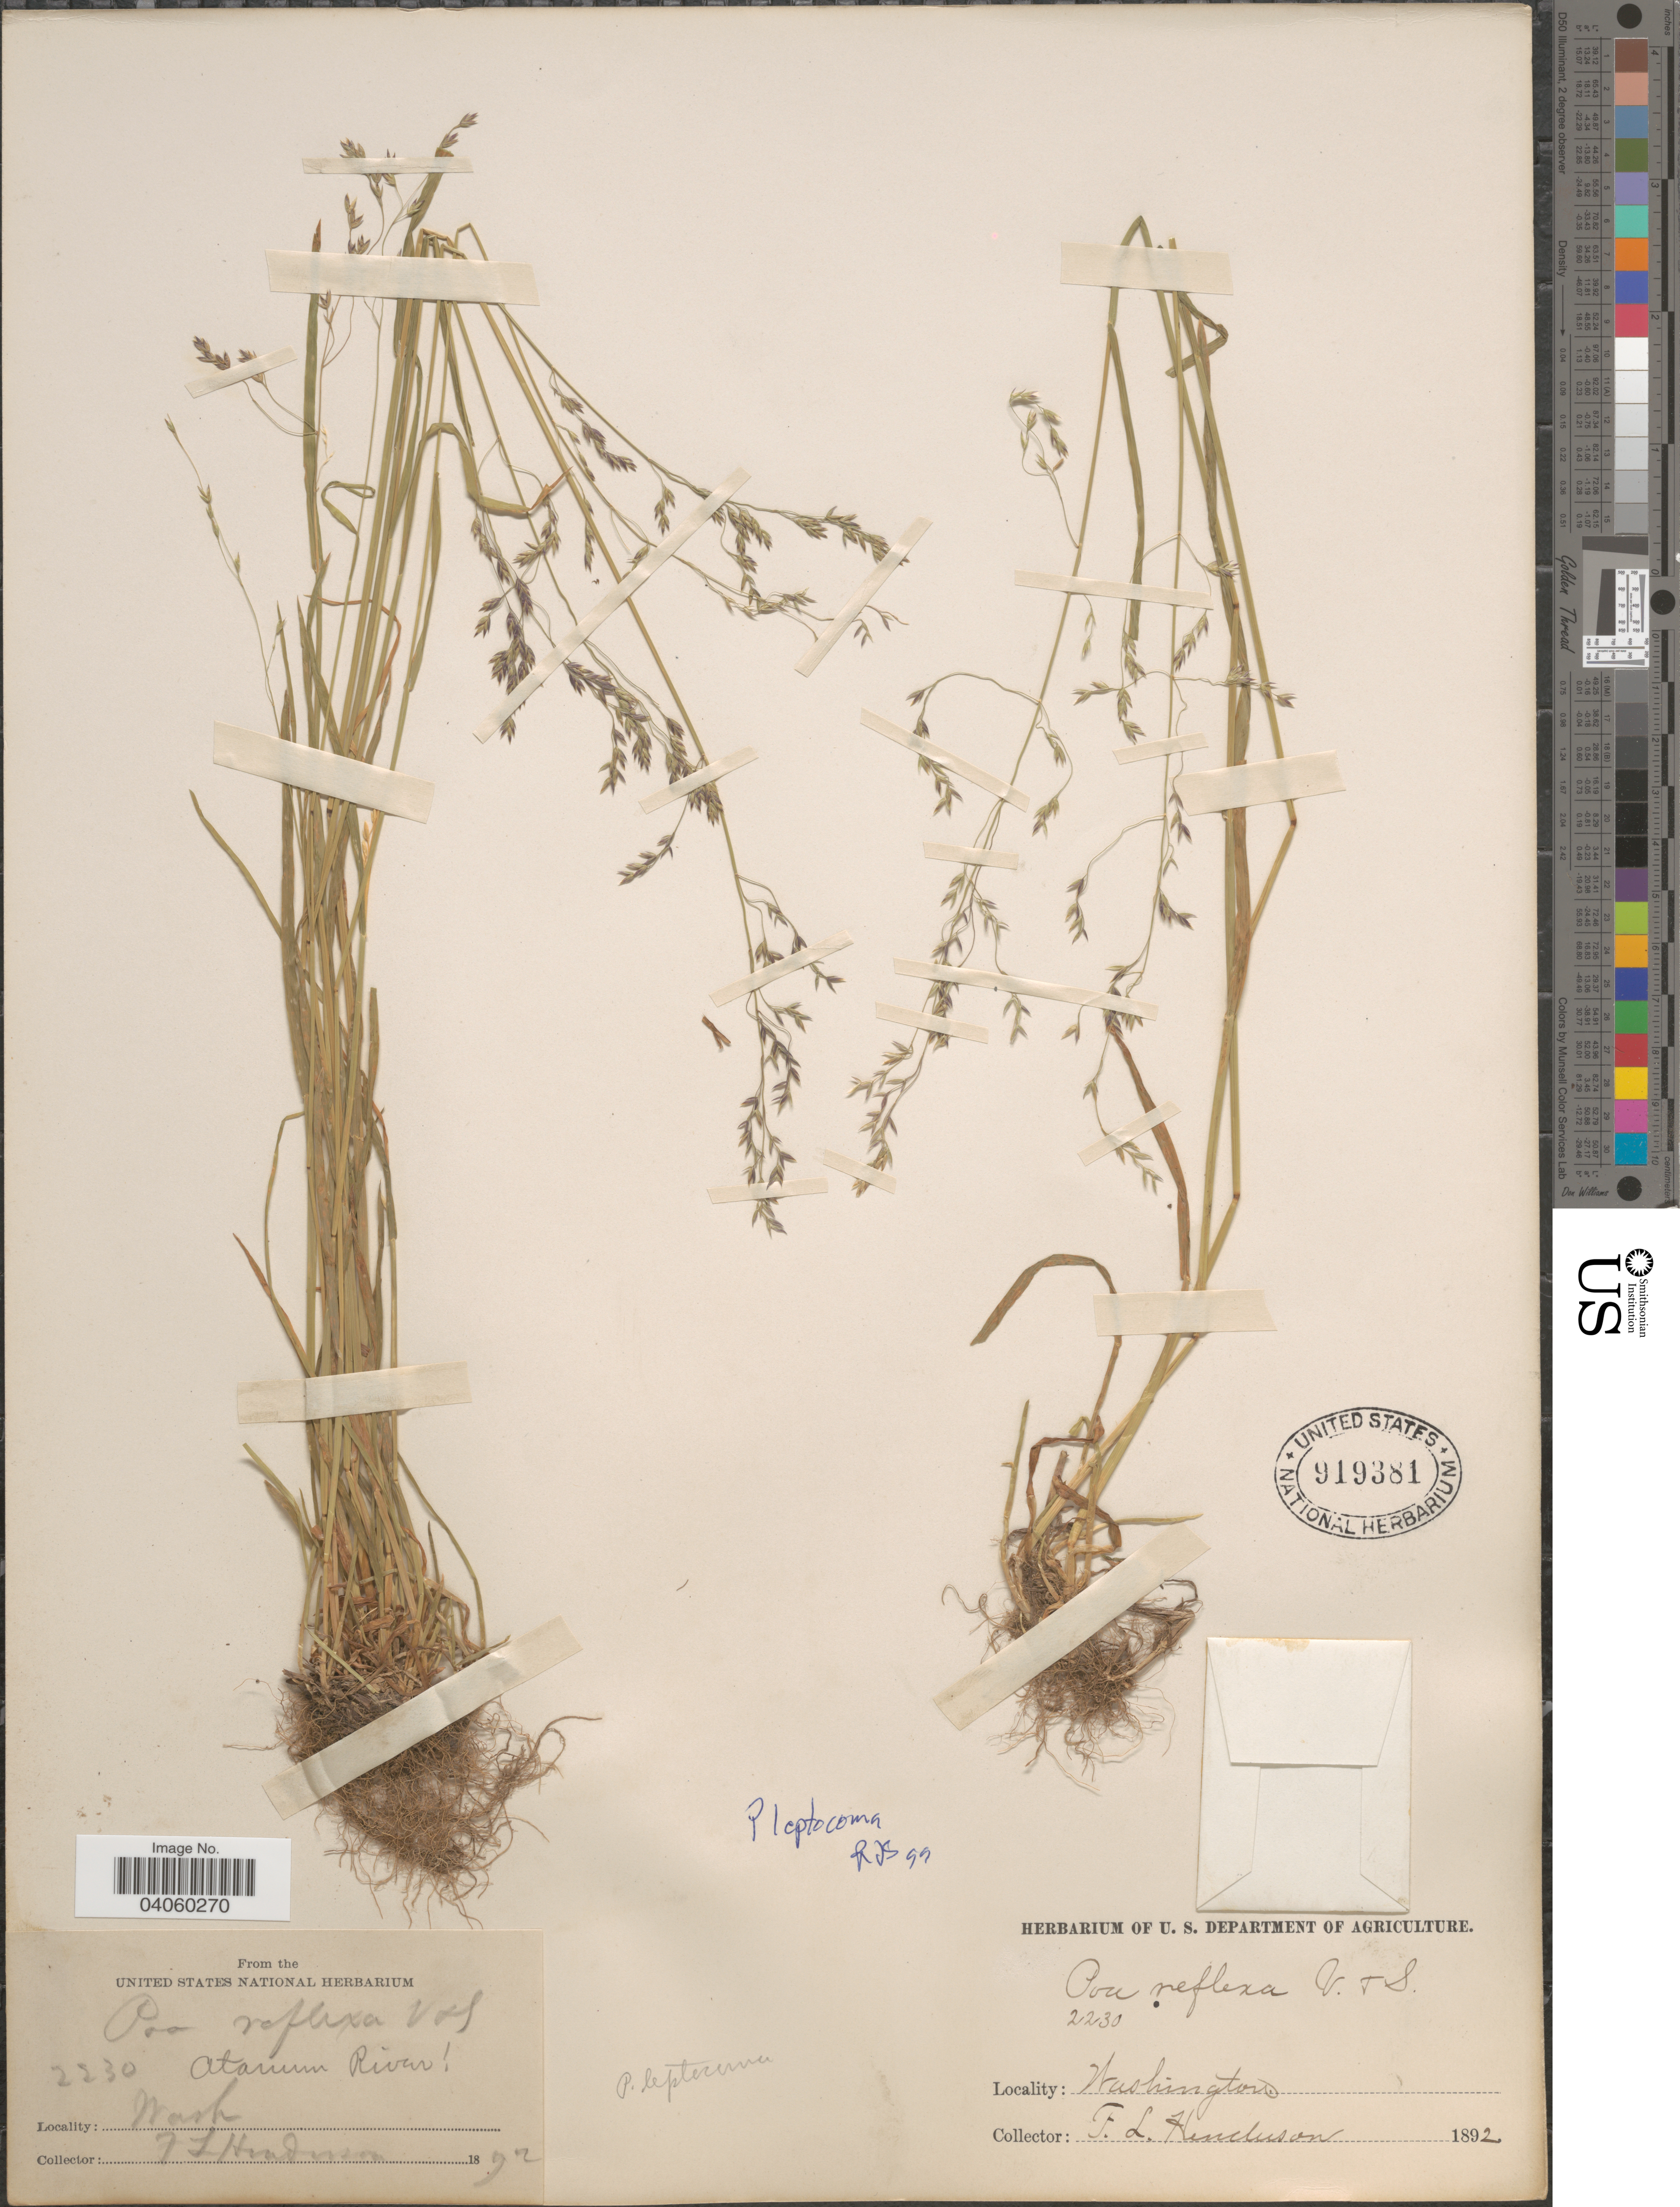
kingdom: Plantae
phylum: Tracheophyta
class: Liliopsida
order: Poales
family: Poaceae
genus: Poa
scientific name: Poa leptocoma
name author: Trin.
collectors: F. Henderson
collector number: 2230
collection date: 1892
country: United States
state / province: Washington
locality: Atanum River, Wash.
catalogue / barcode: US 919381